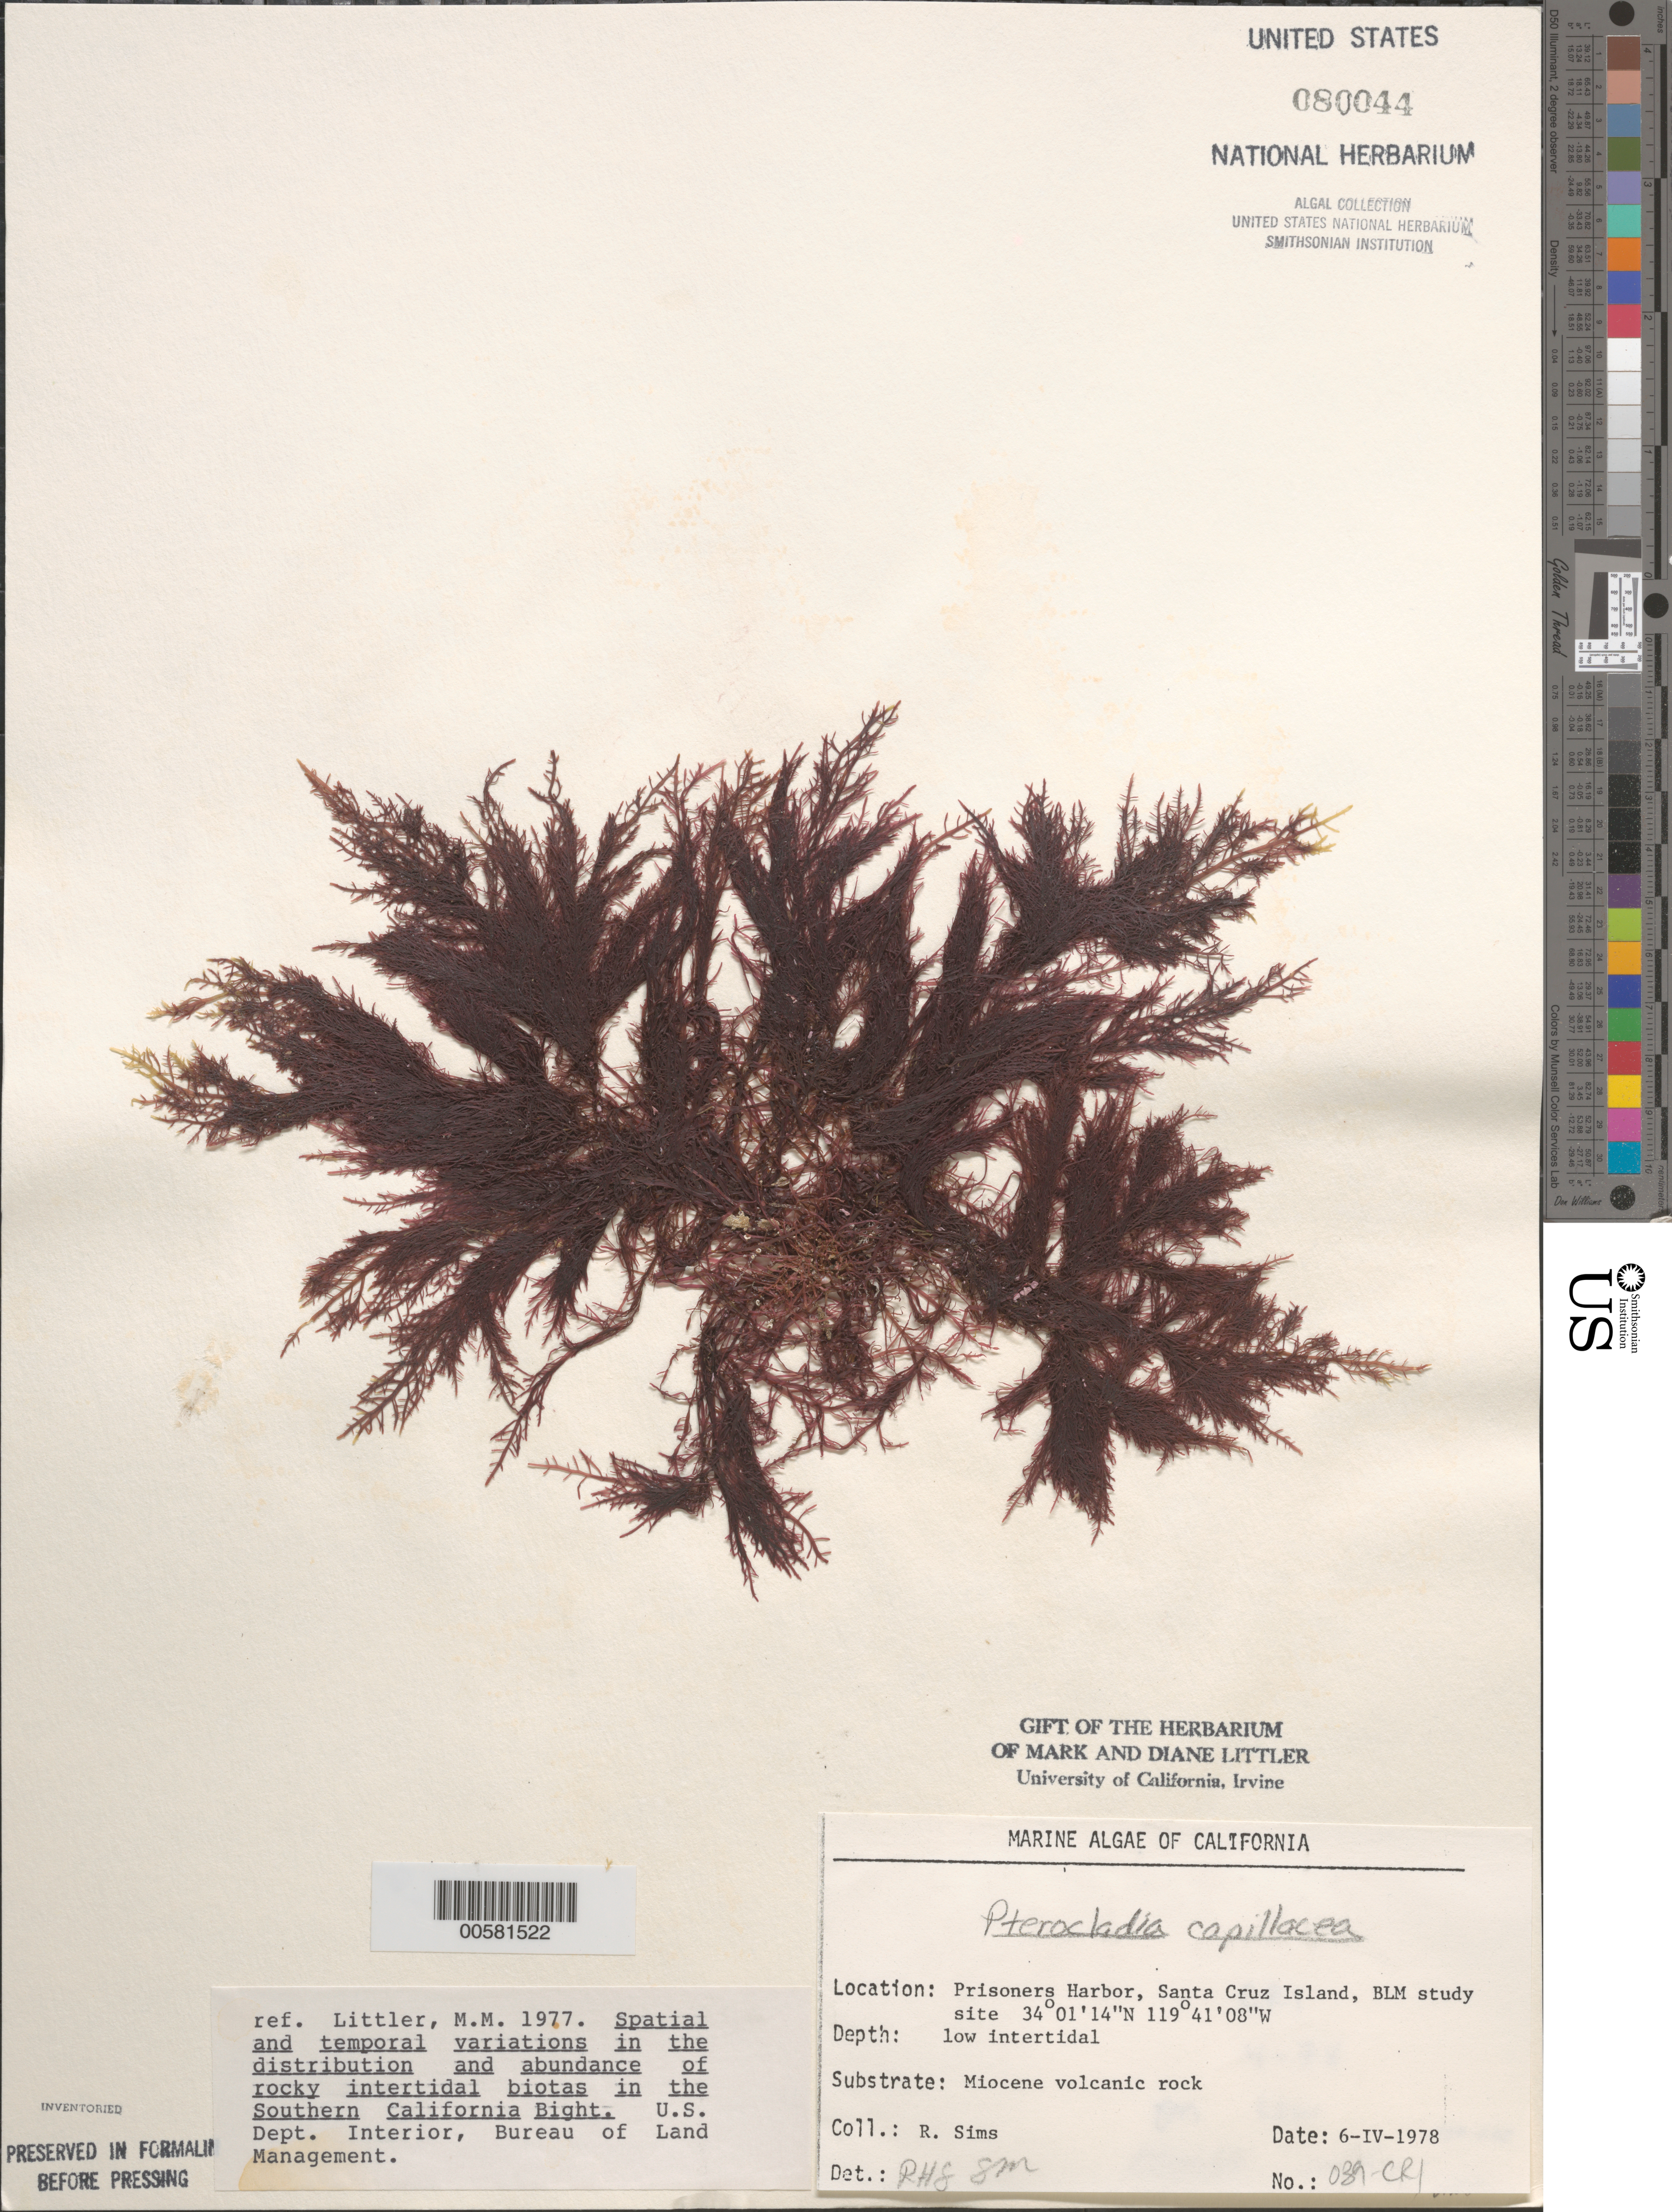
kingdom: Plantae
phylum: Rhodophyta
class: Florideophyceae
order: Gelidiales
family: Pterocladiaceae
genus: Pterocladiella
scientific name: Pterocladiella capillacea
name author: (S.G. Gmel.) Santelices & Hommers.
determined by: Algae name updating Project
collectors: R. H. Sims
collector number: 039-cri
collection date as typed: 06 Apr 1978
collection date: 1978-04-06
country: United States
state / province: California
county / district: Santa Barbara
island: Santa Cruz Island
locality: Prisoners Harbor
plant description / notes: BLM-SOCALBIGHT Rocky Intertidal Survey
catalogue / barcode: US 80044